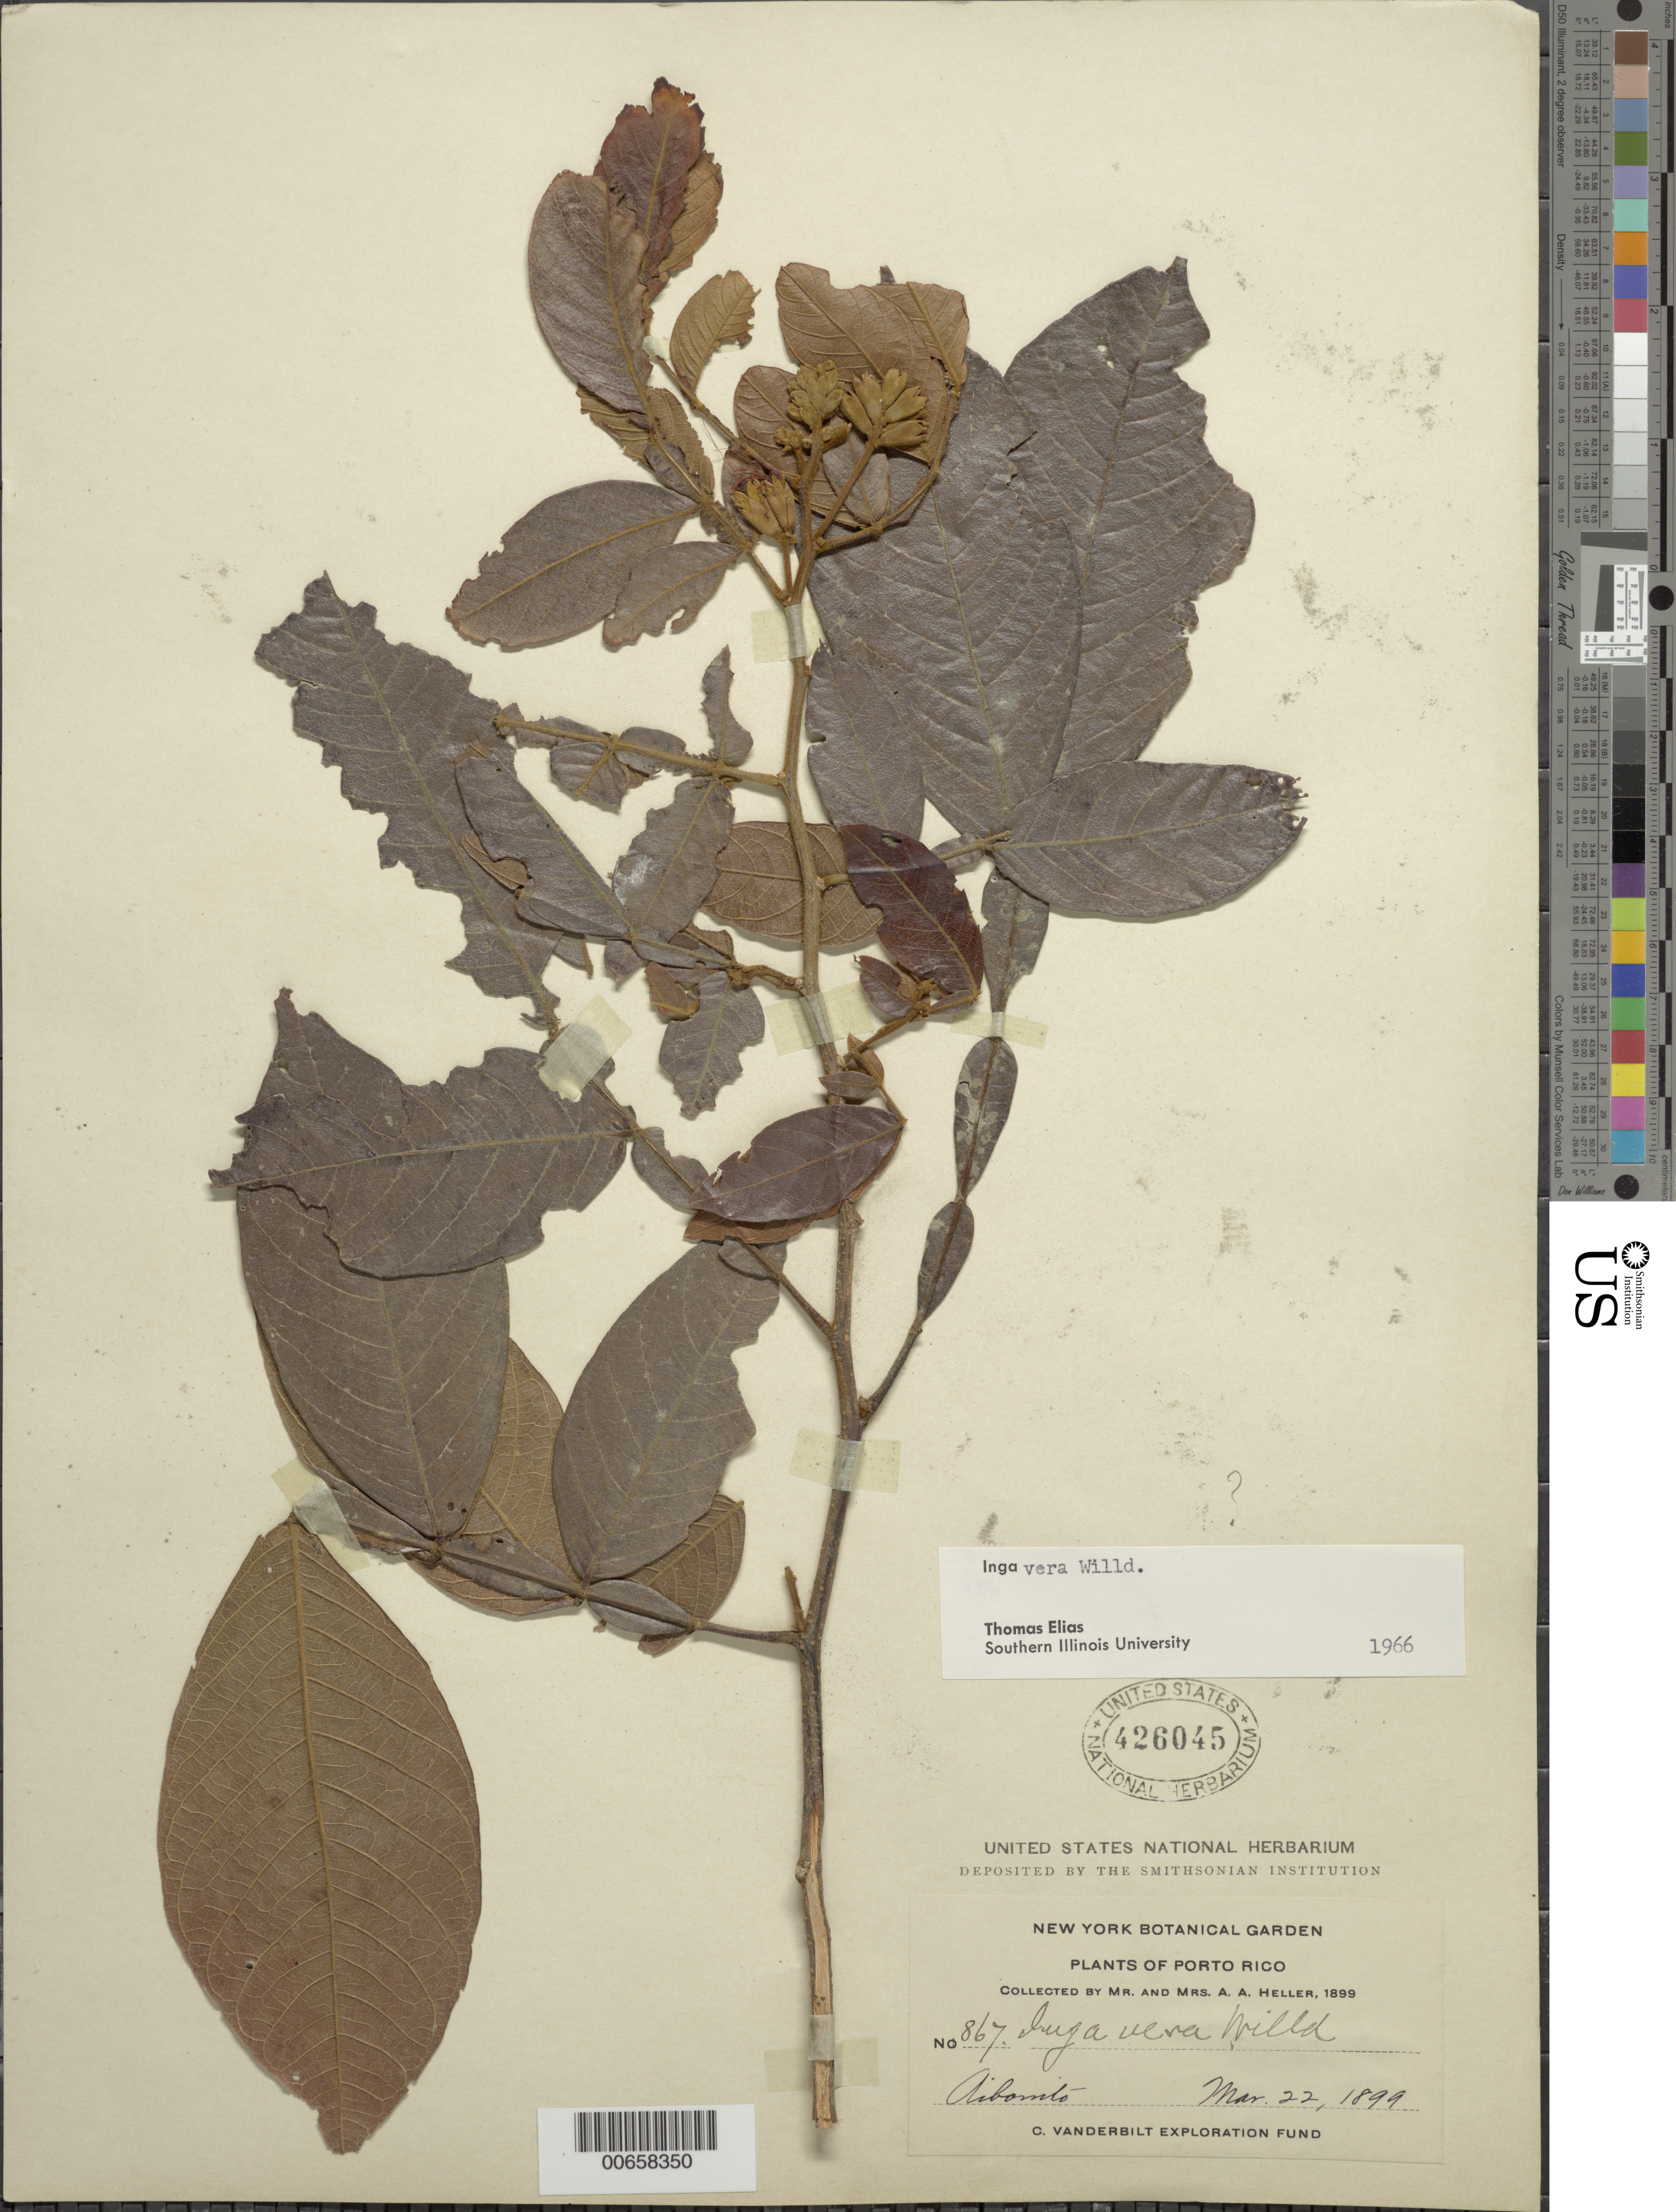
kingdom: Plantae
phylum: Tracheophyta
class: Magnoliopsida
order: Fabales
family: Fabaceae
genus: Inga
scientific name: Inga vera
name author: Willd.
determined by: Elias, T., (SIU), Southern Illinois University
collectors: A. A. Heller & -- Heller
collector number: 867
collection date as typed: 22 Mar 1899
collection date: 1899-03-22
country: Puerto Rico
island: Greater Antilles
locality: Aibonito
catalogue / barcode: US 426045